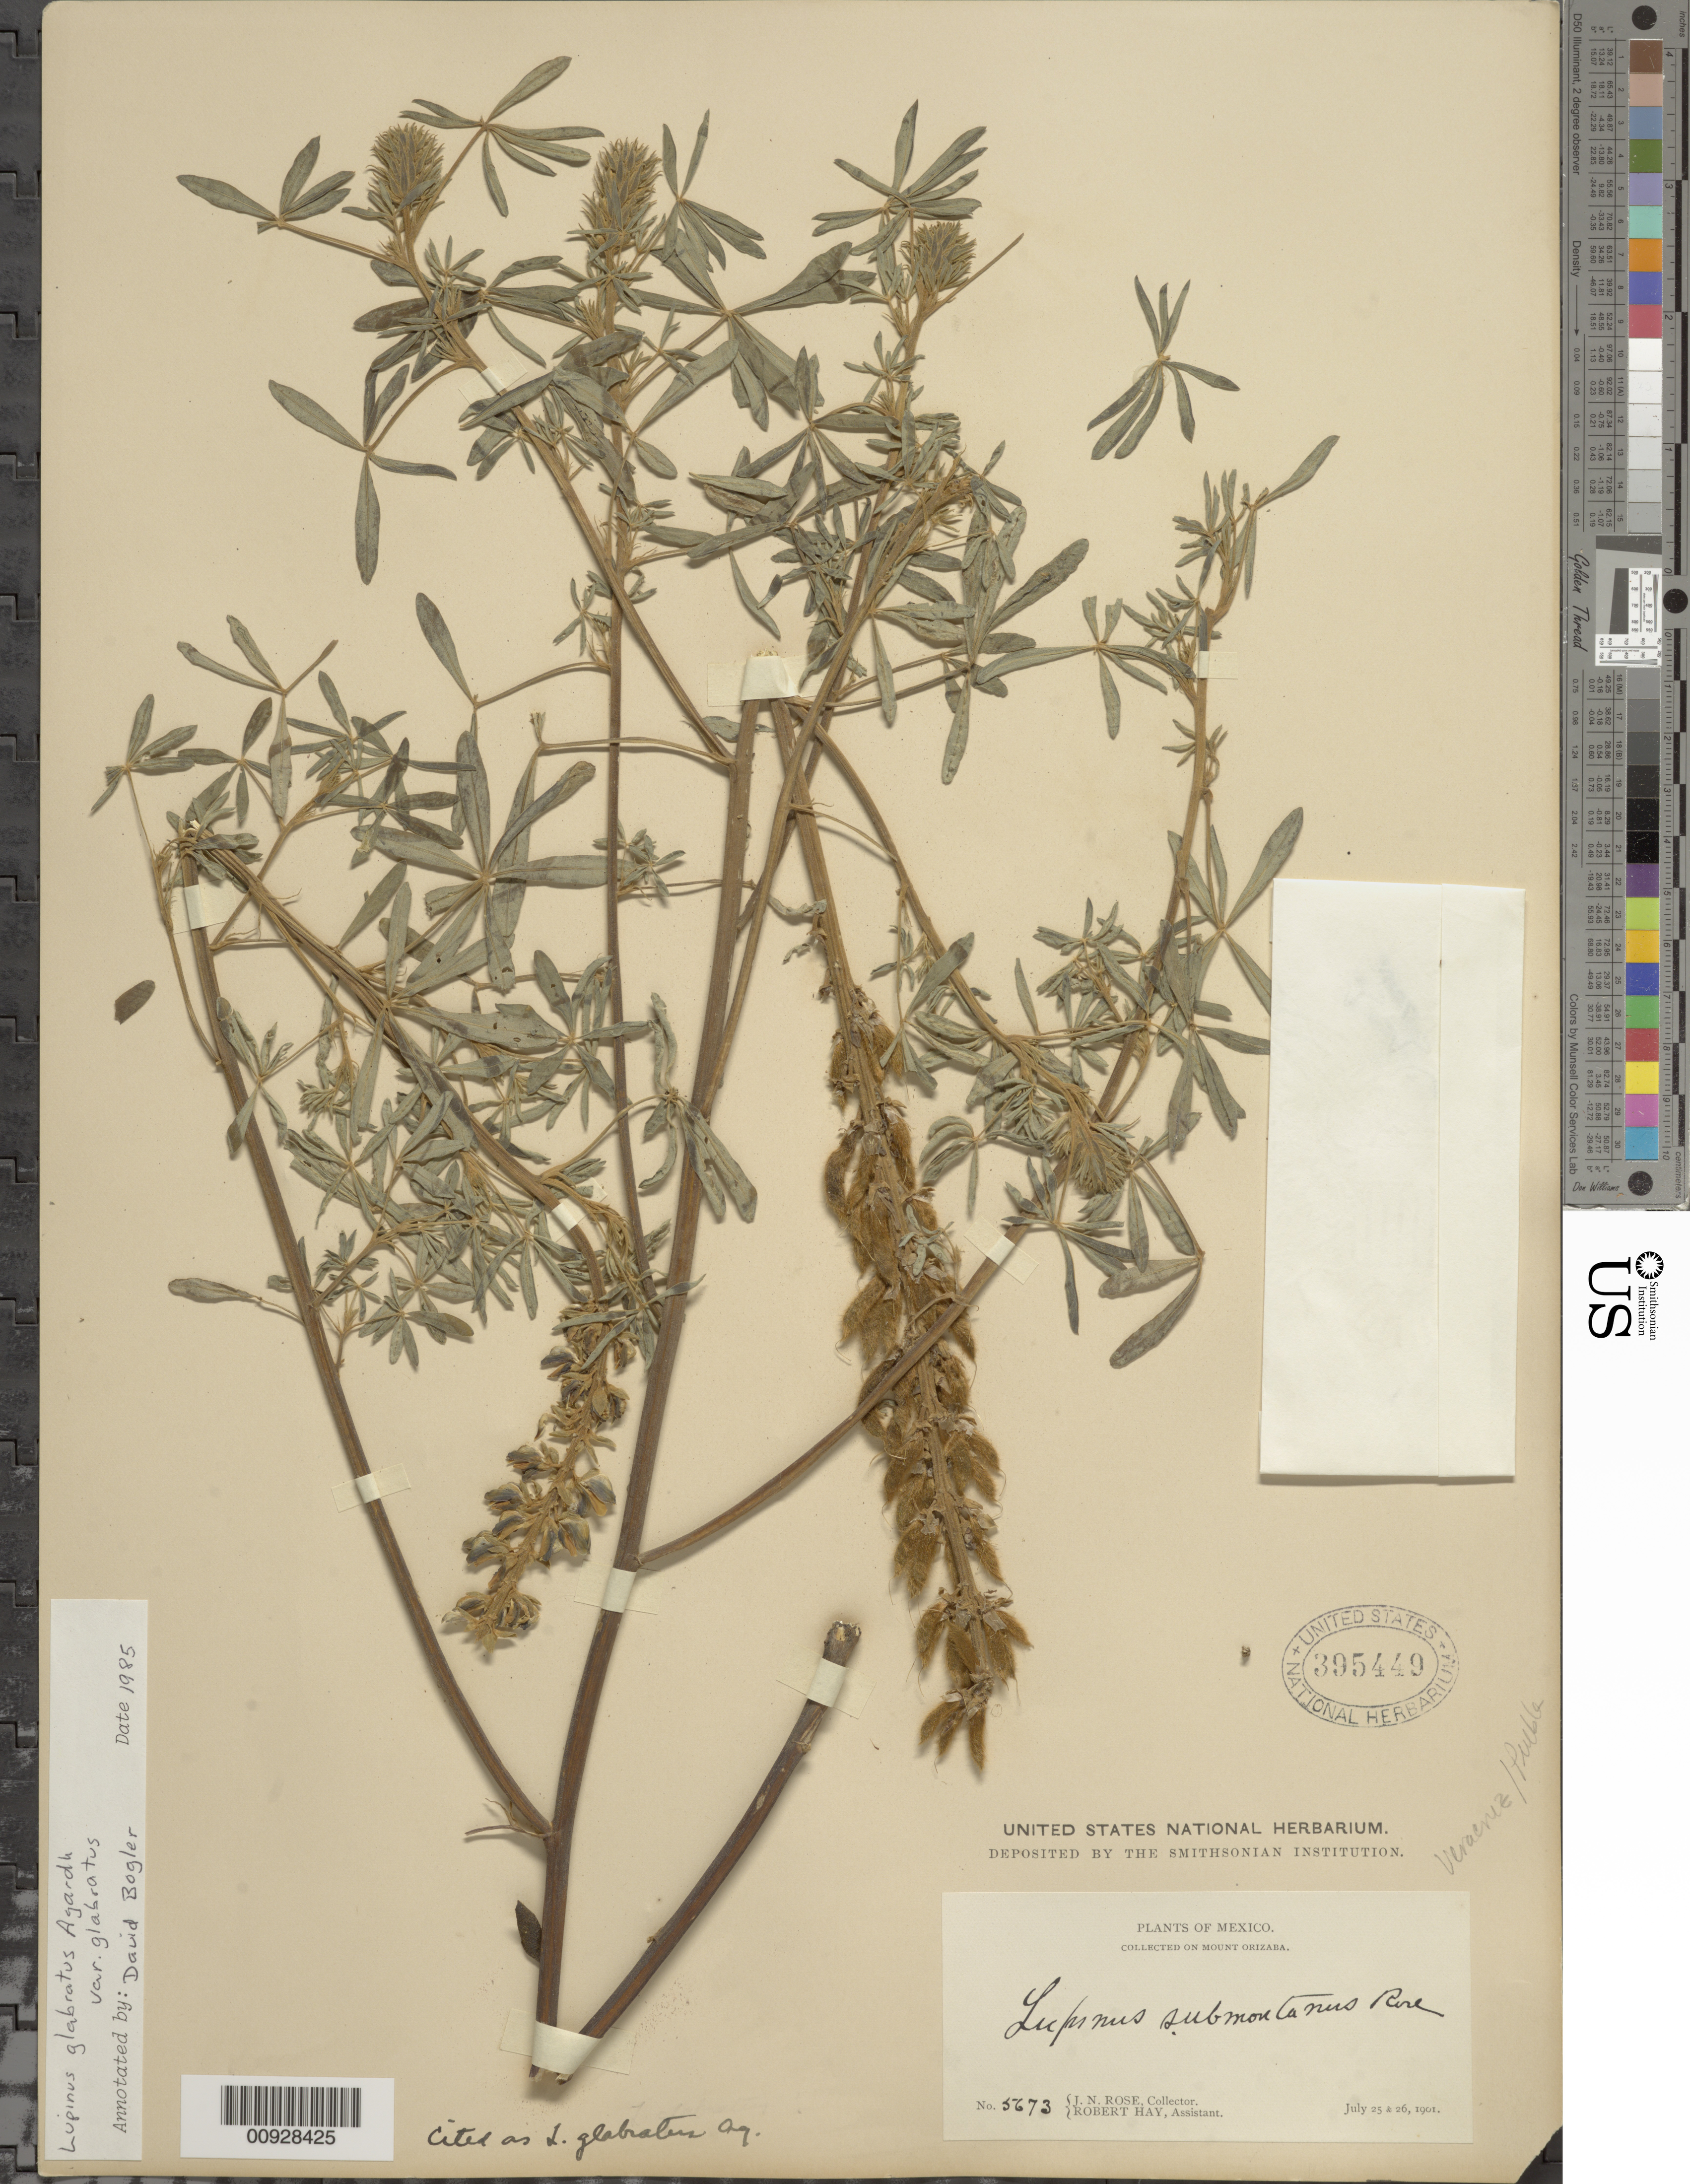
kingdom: Plantae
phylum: Tracheophyta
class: Magnoliopsida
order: Fabales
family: Fabaceae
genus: Lupinus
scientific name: Lupinus glabratus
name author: J. Agardh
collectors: J. N. Rose & R. Hay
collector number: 5673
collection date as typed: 25 Jul 1901 to 26 Jul 1901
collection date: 1901-07-25/1901-07-26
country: Mexico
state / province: Puebla / Veracruz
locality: Mount Orizaba.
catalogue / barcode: US 395449